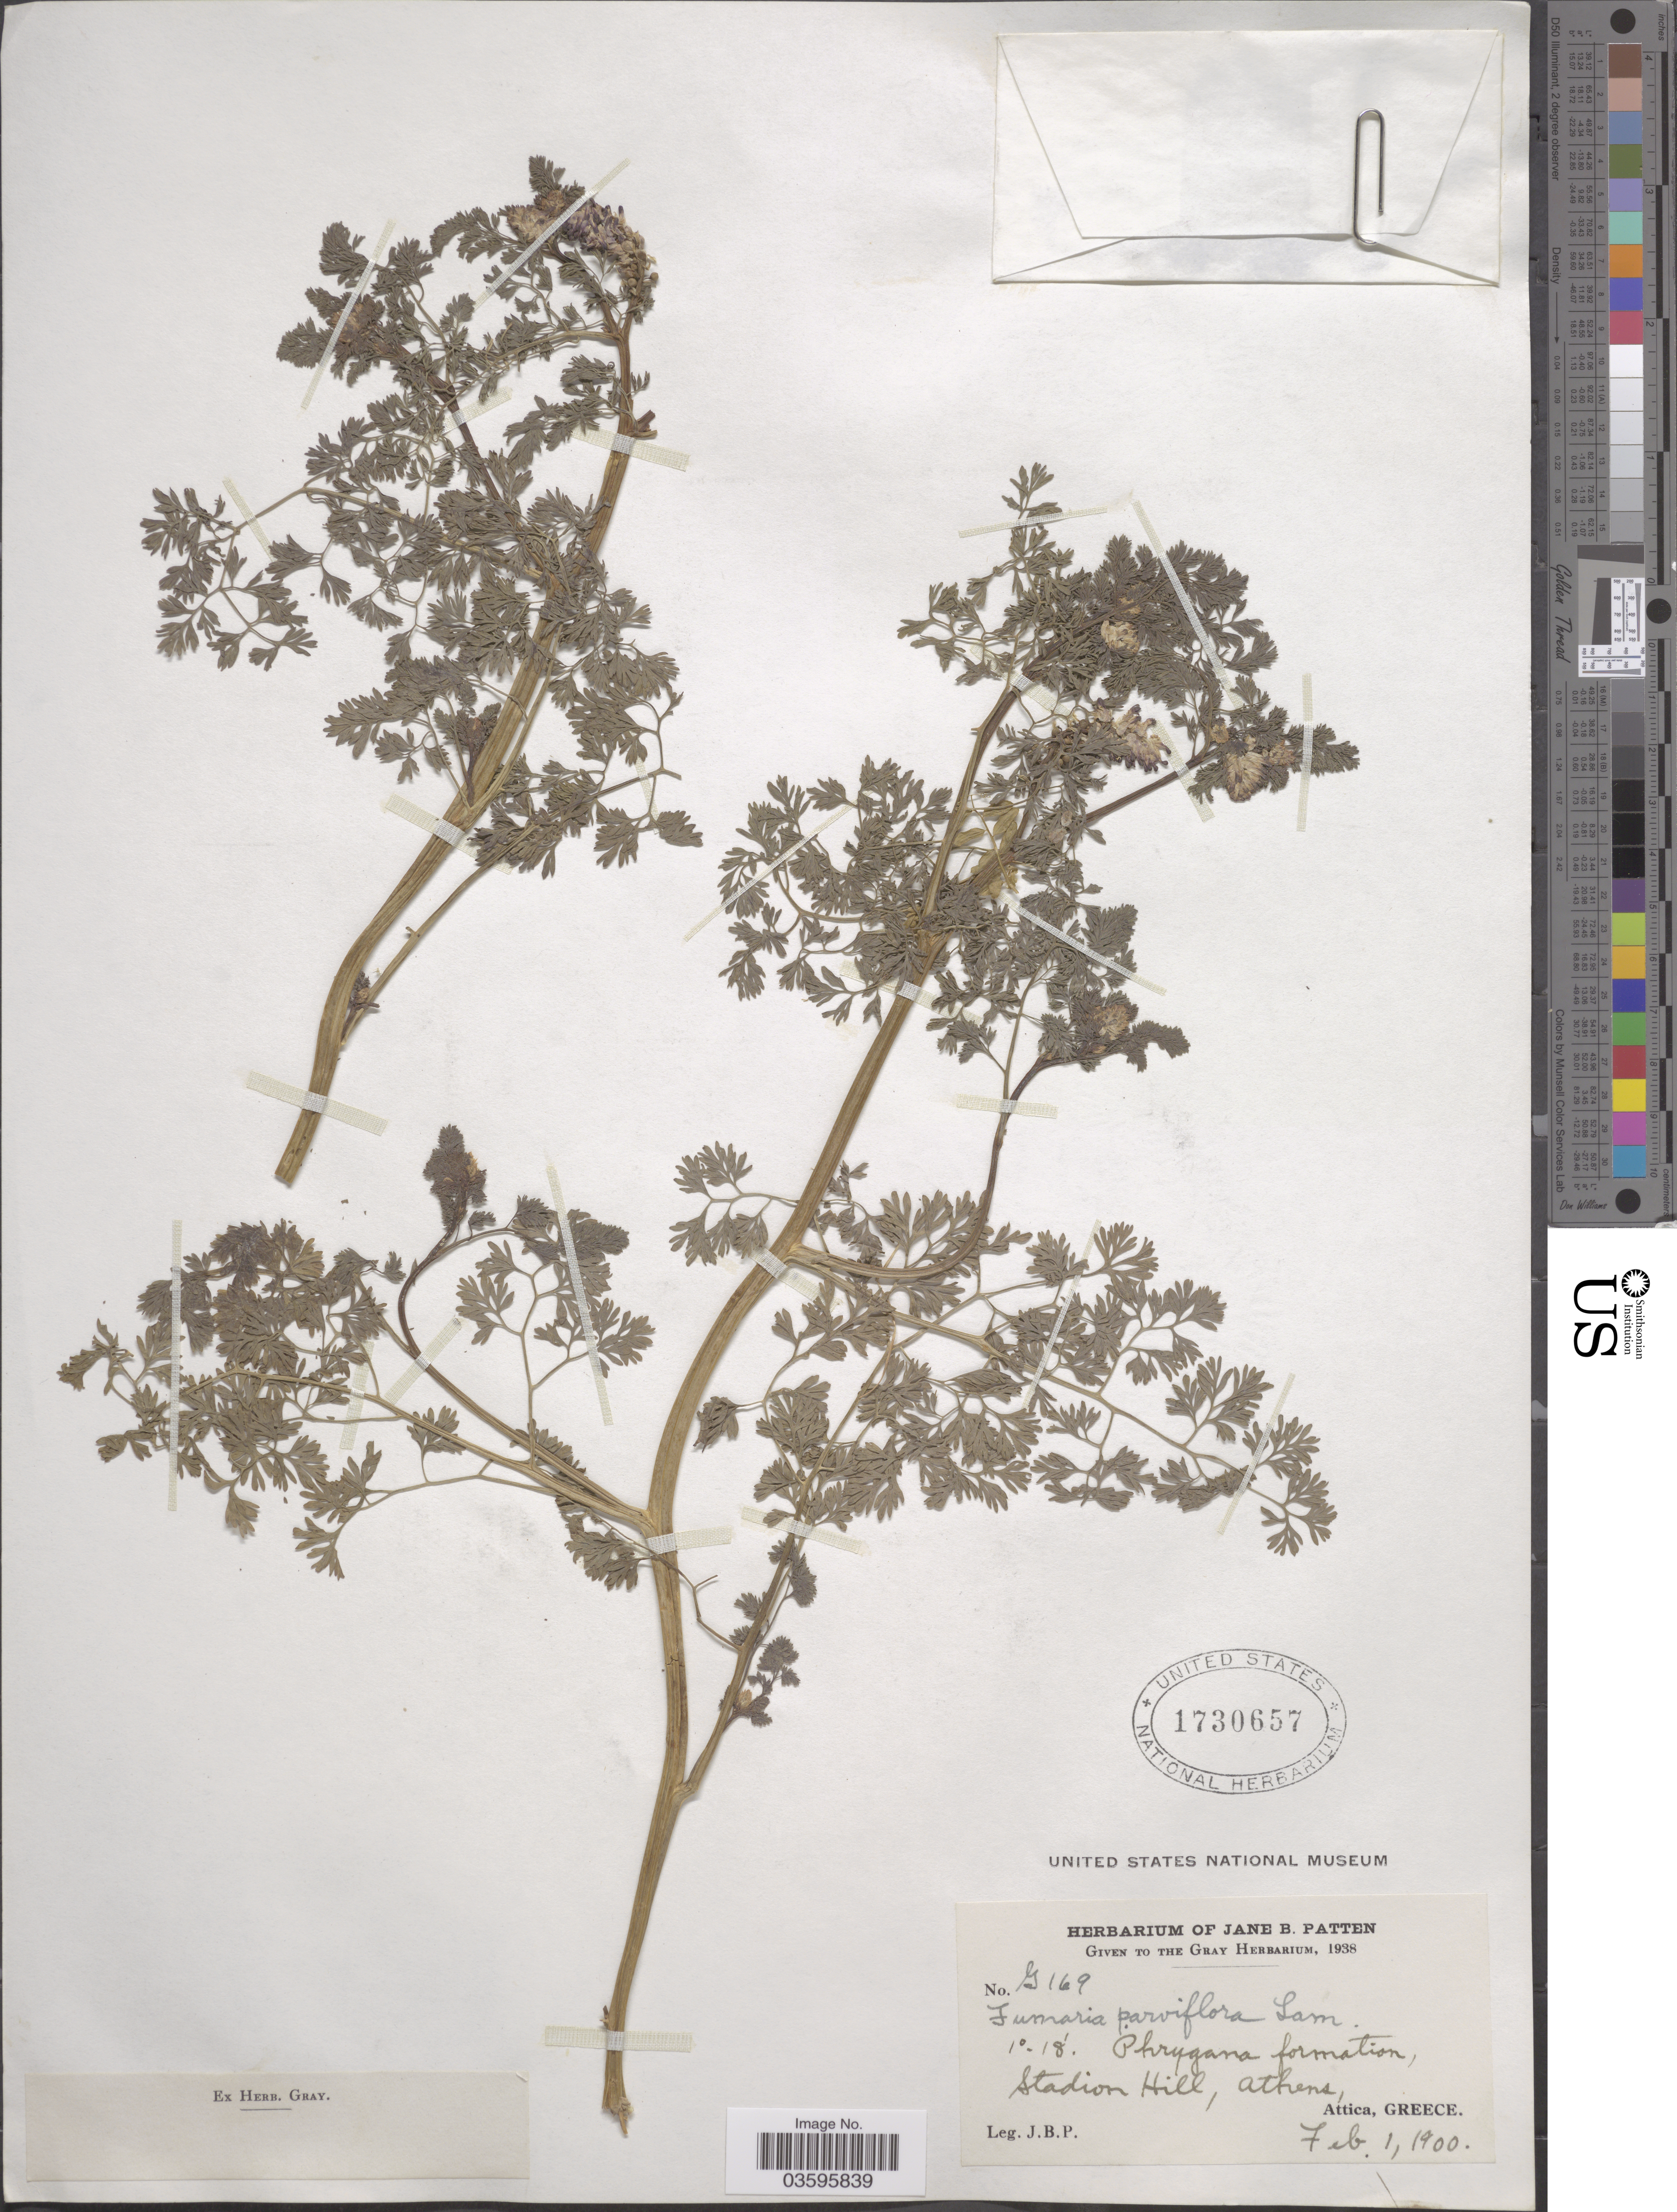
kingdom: Plantae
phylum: Tracheophyta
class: Magnoliopsida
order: Ranunculales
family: Papaveraceae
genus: Fumaria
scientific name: Fumaria parviflora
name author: Lam.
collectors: J. Patten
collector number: G169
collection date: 1900-02-01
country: Greece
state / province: Attica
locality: Phrygana formation, Stadion Hill, Athens.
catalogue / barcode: US 1730657